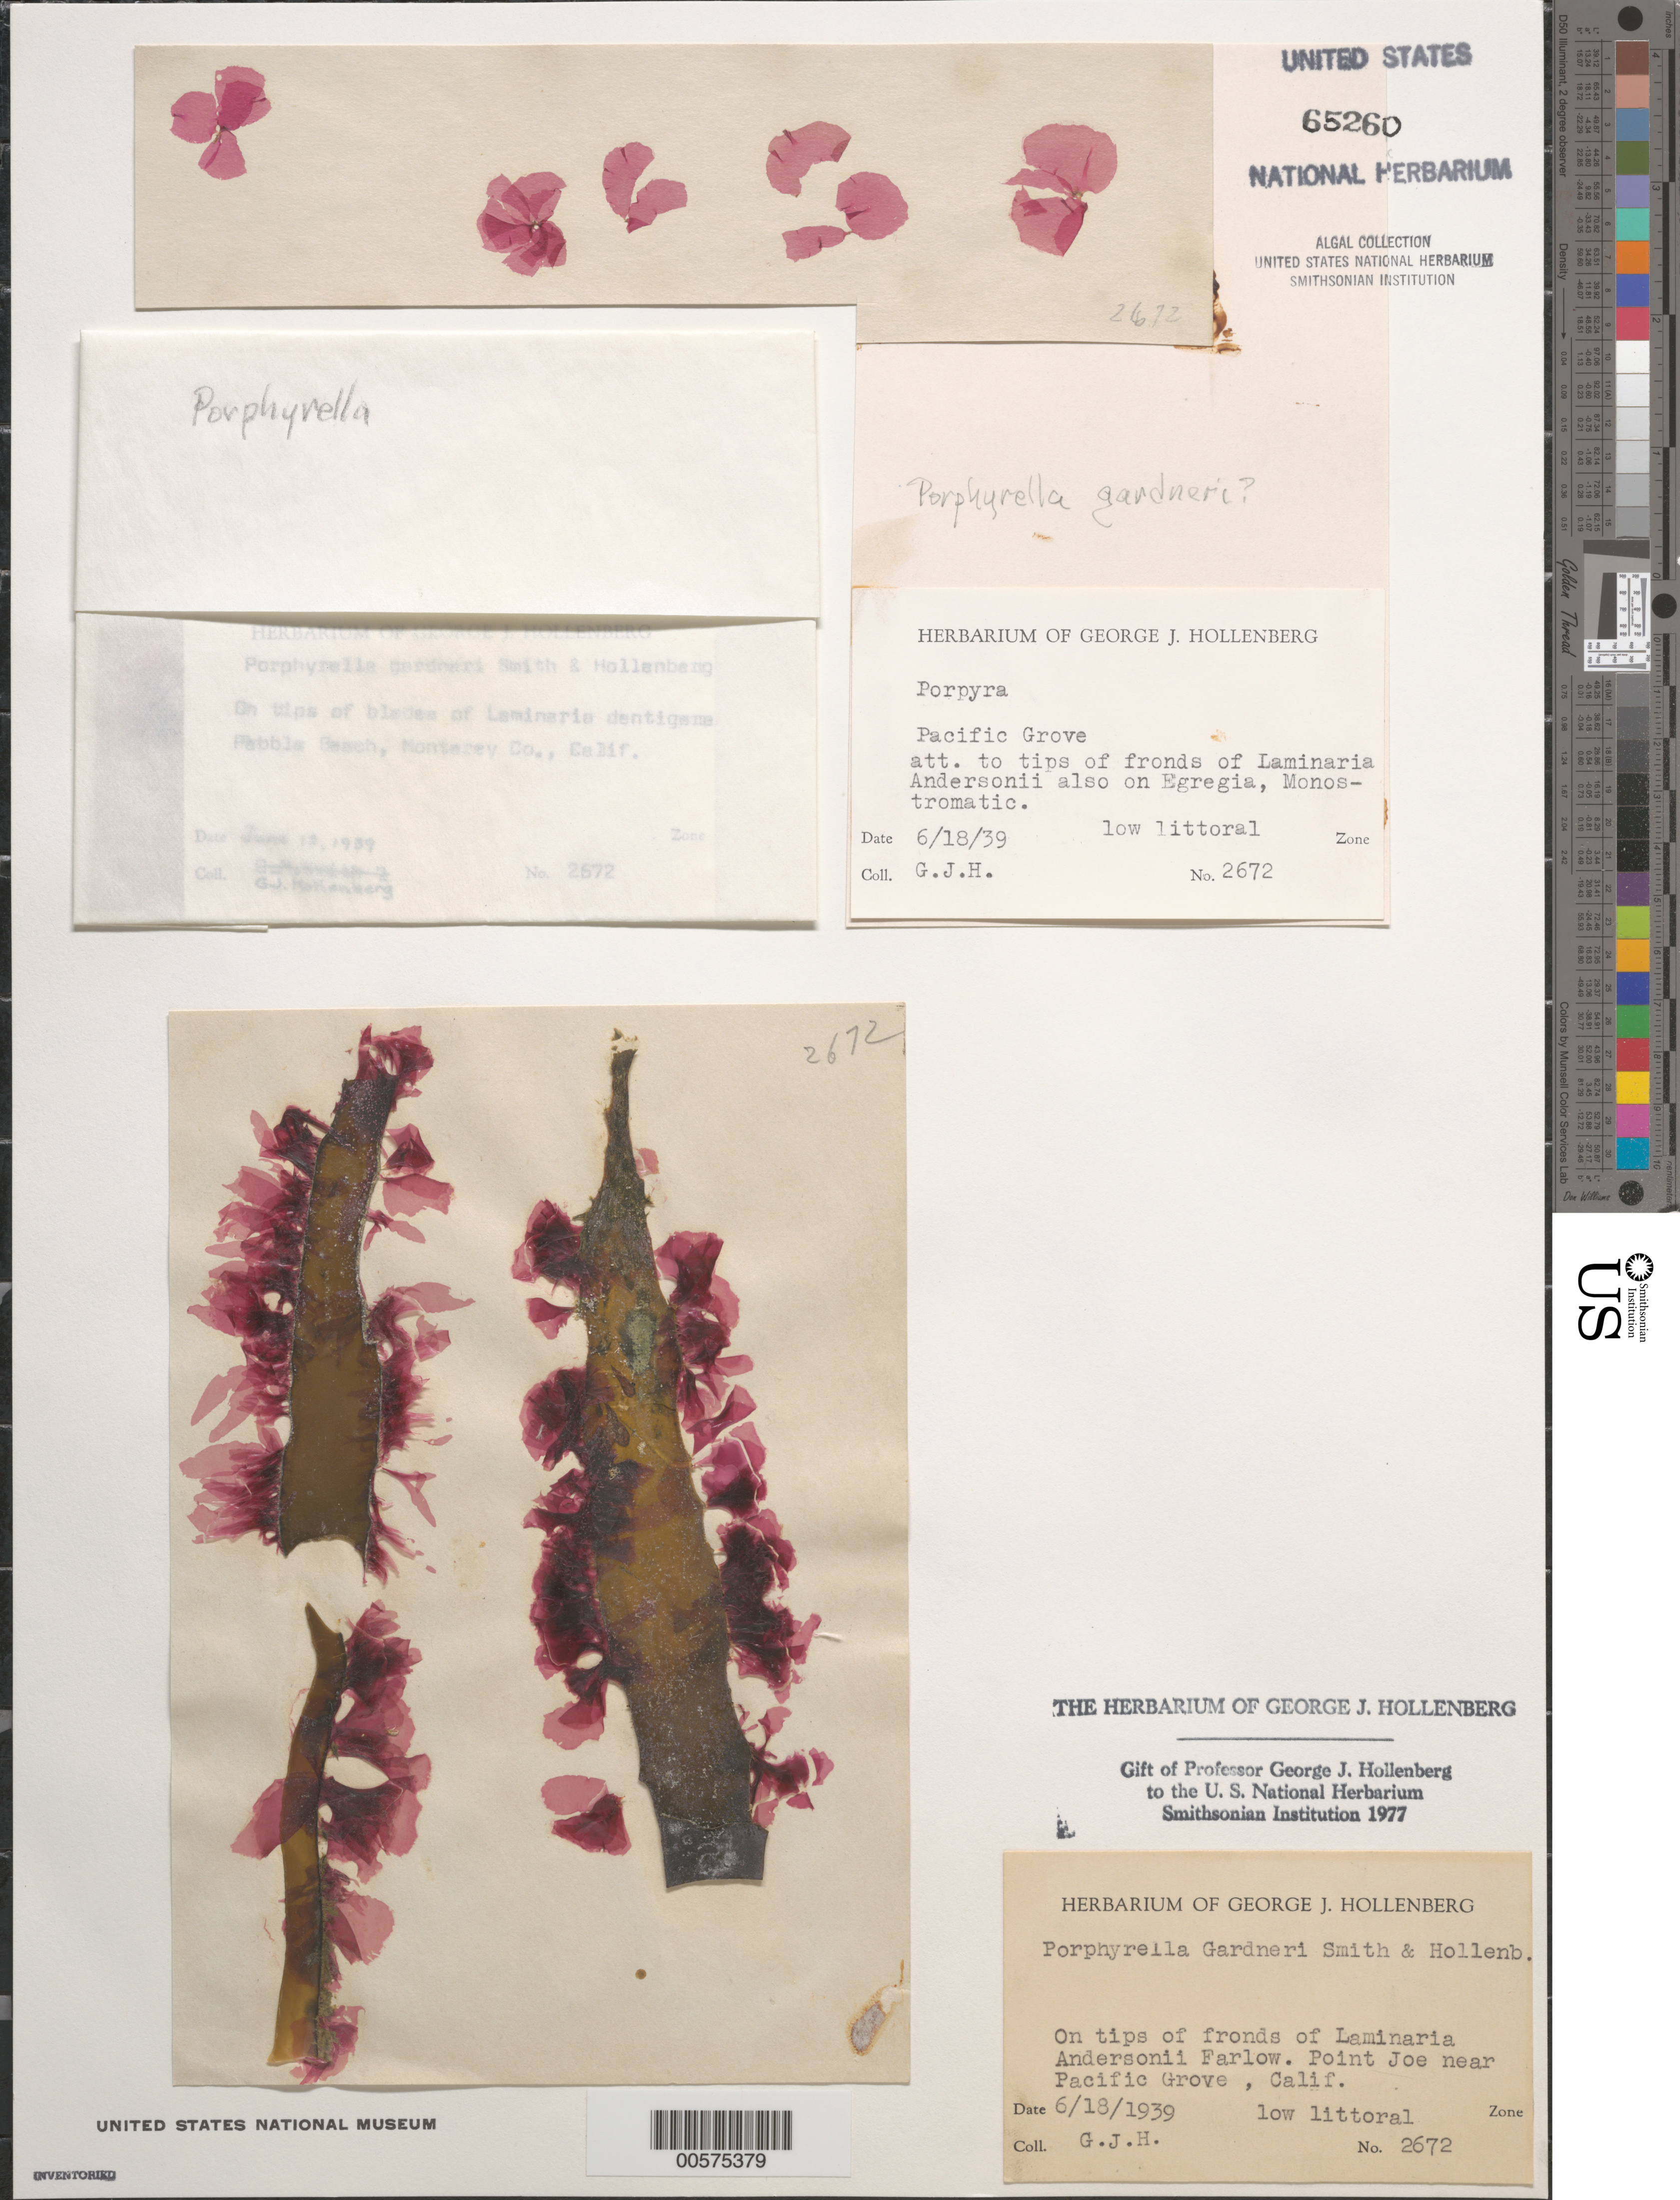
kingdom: Plantae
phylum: Rhodophyta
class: Bangiophyceae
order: Bangiales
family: Bangiaceae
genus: Pyropia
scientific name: Pyropia gardneri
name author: (G.M. Sm. & Hollenb.) S.C. Lindstrom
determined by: Algae name updating Project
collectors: G. Hollenberg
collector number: GJH 2672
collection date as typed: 18 Jun 1939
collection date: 1939-06-18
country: United States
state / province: California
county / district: Monterey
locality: Point Joe, near Pacific Grove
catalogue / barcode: US 65260